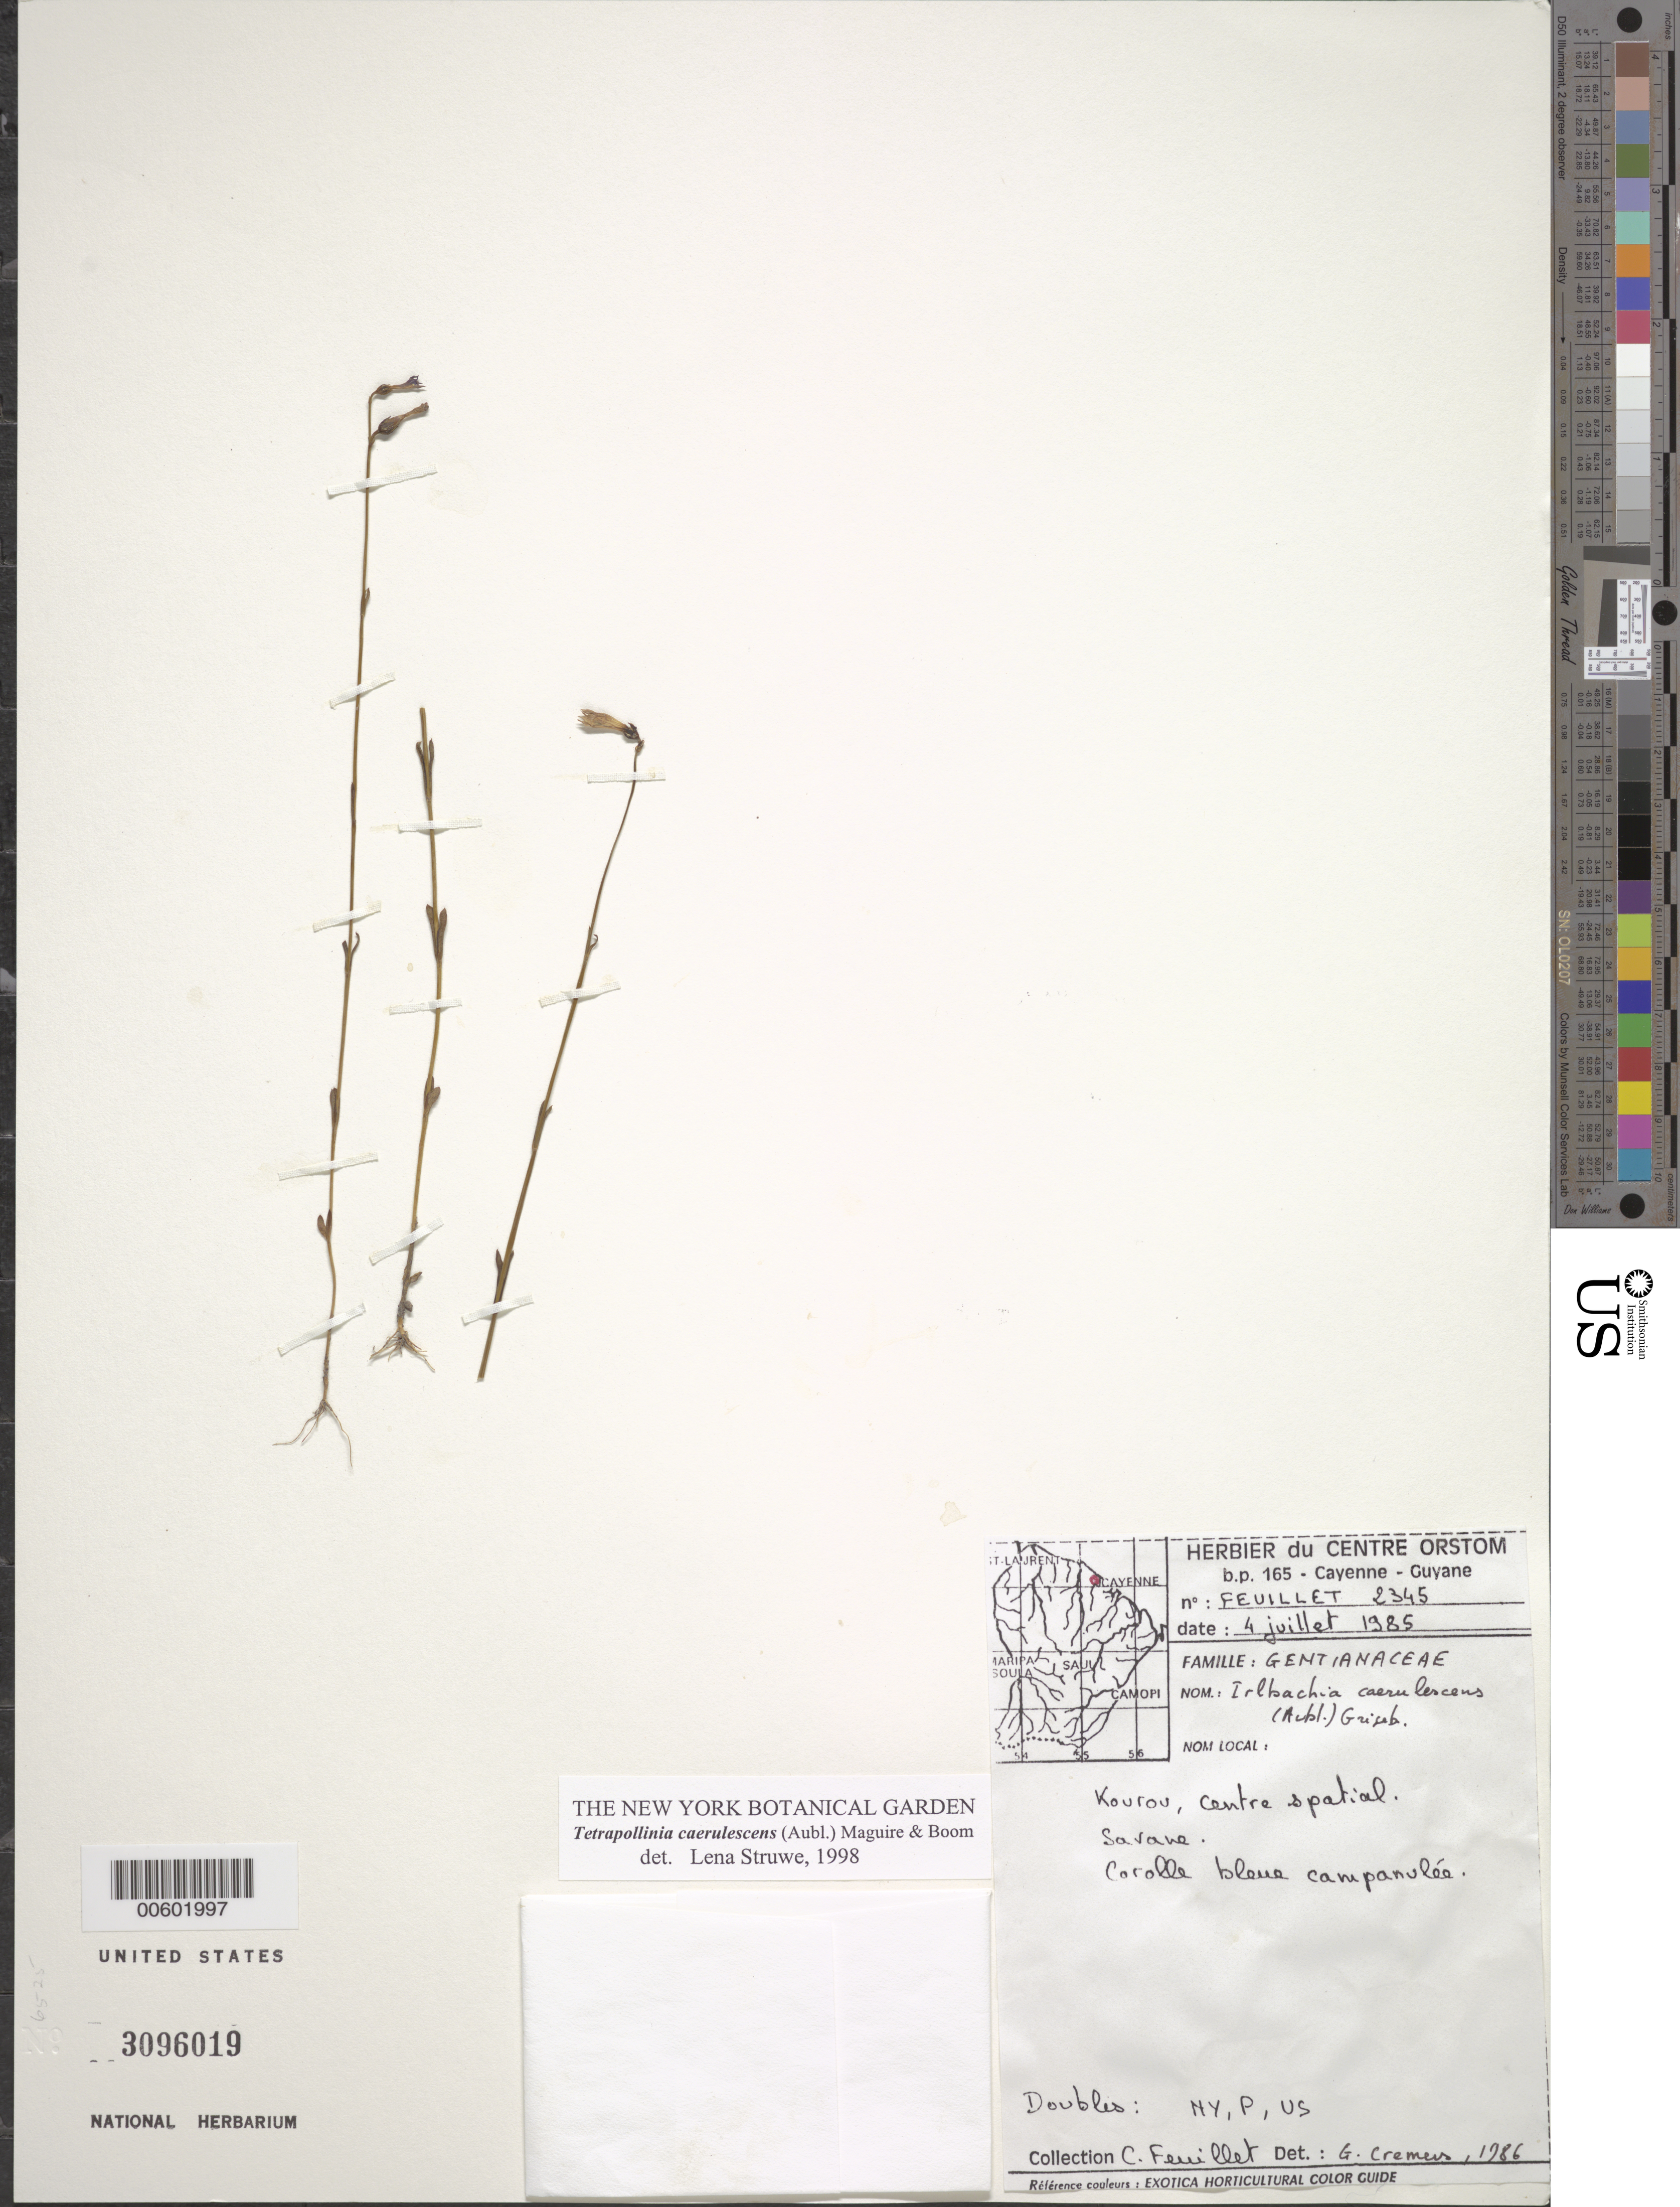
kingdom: Plantae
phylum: Tracheophyta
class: Magnoliopsida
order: Gentianales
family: Gentianaceae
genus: Tetrapollinia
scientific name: Tetrapollinia caerulescens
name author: (Aubl.) Maguire & B.M. Boom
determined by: Struwe, L.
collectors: C. Feuillet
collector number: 2345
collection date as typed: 4-Jul-85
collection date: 1985-07-04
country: French Guiana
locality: Kourou, centre spatial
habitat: Savane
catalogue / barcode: US 3096019